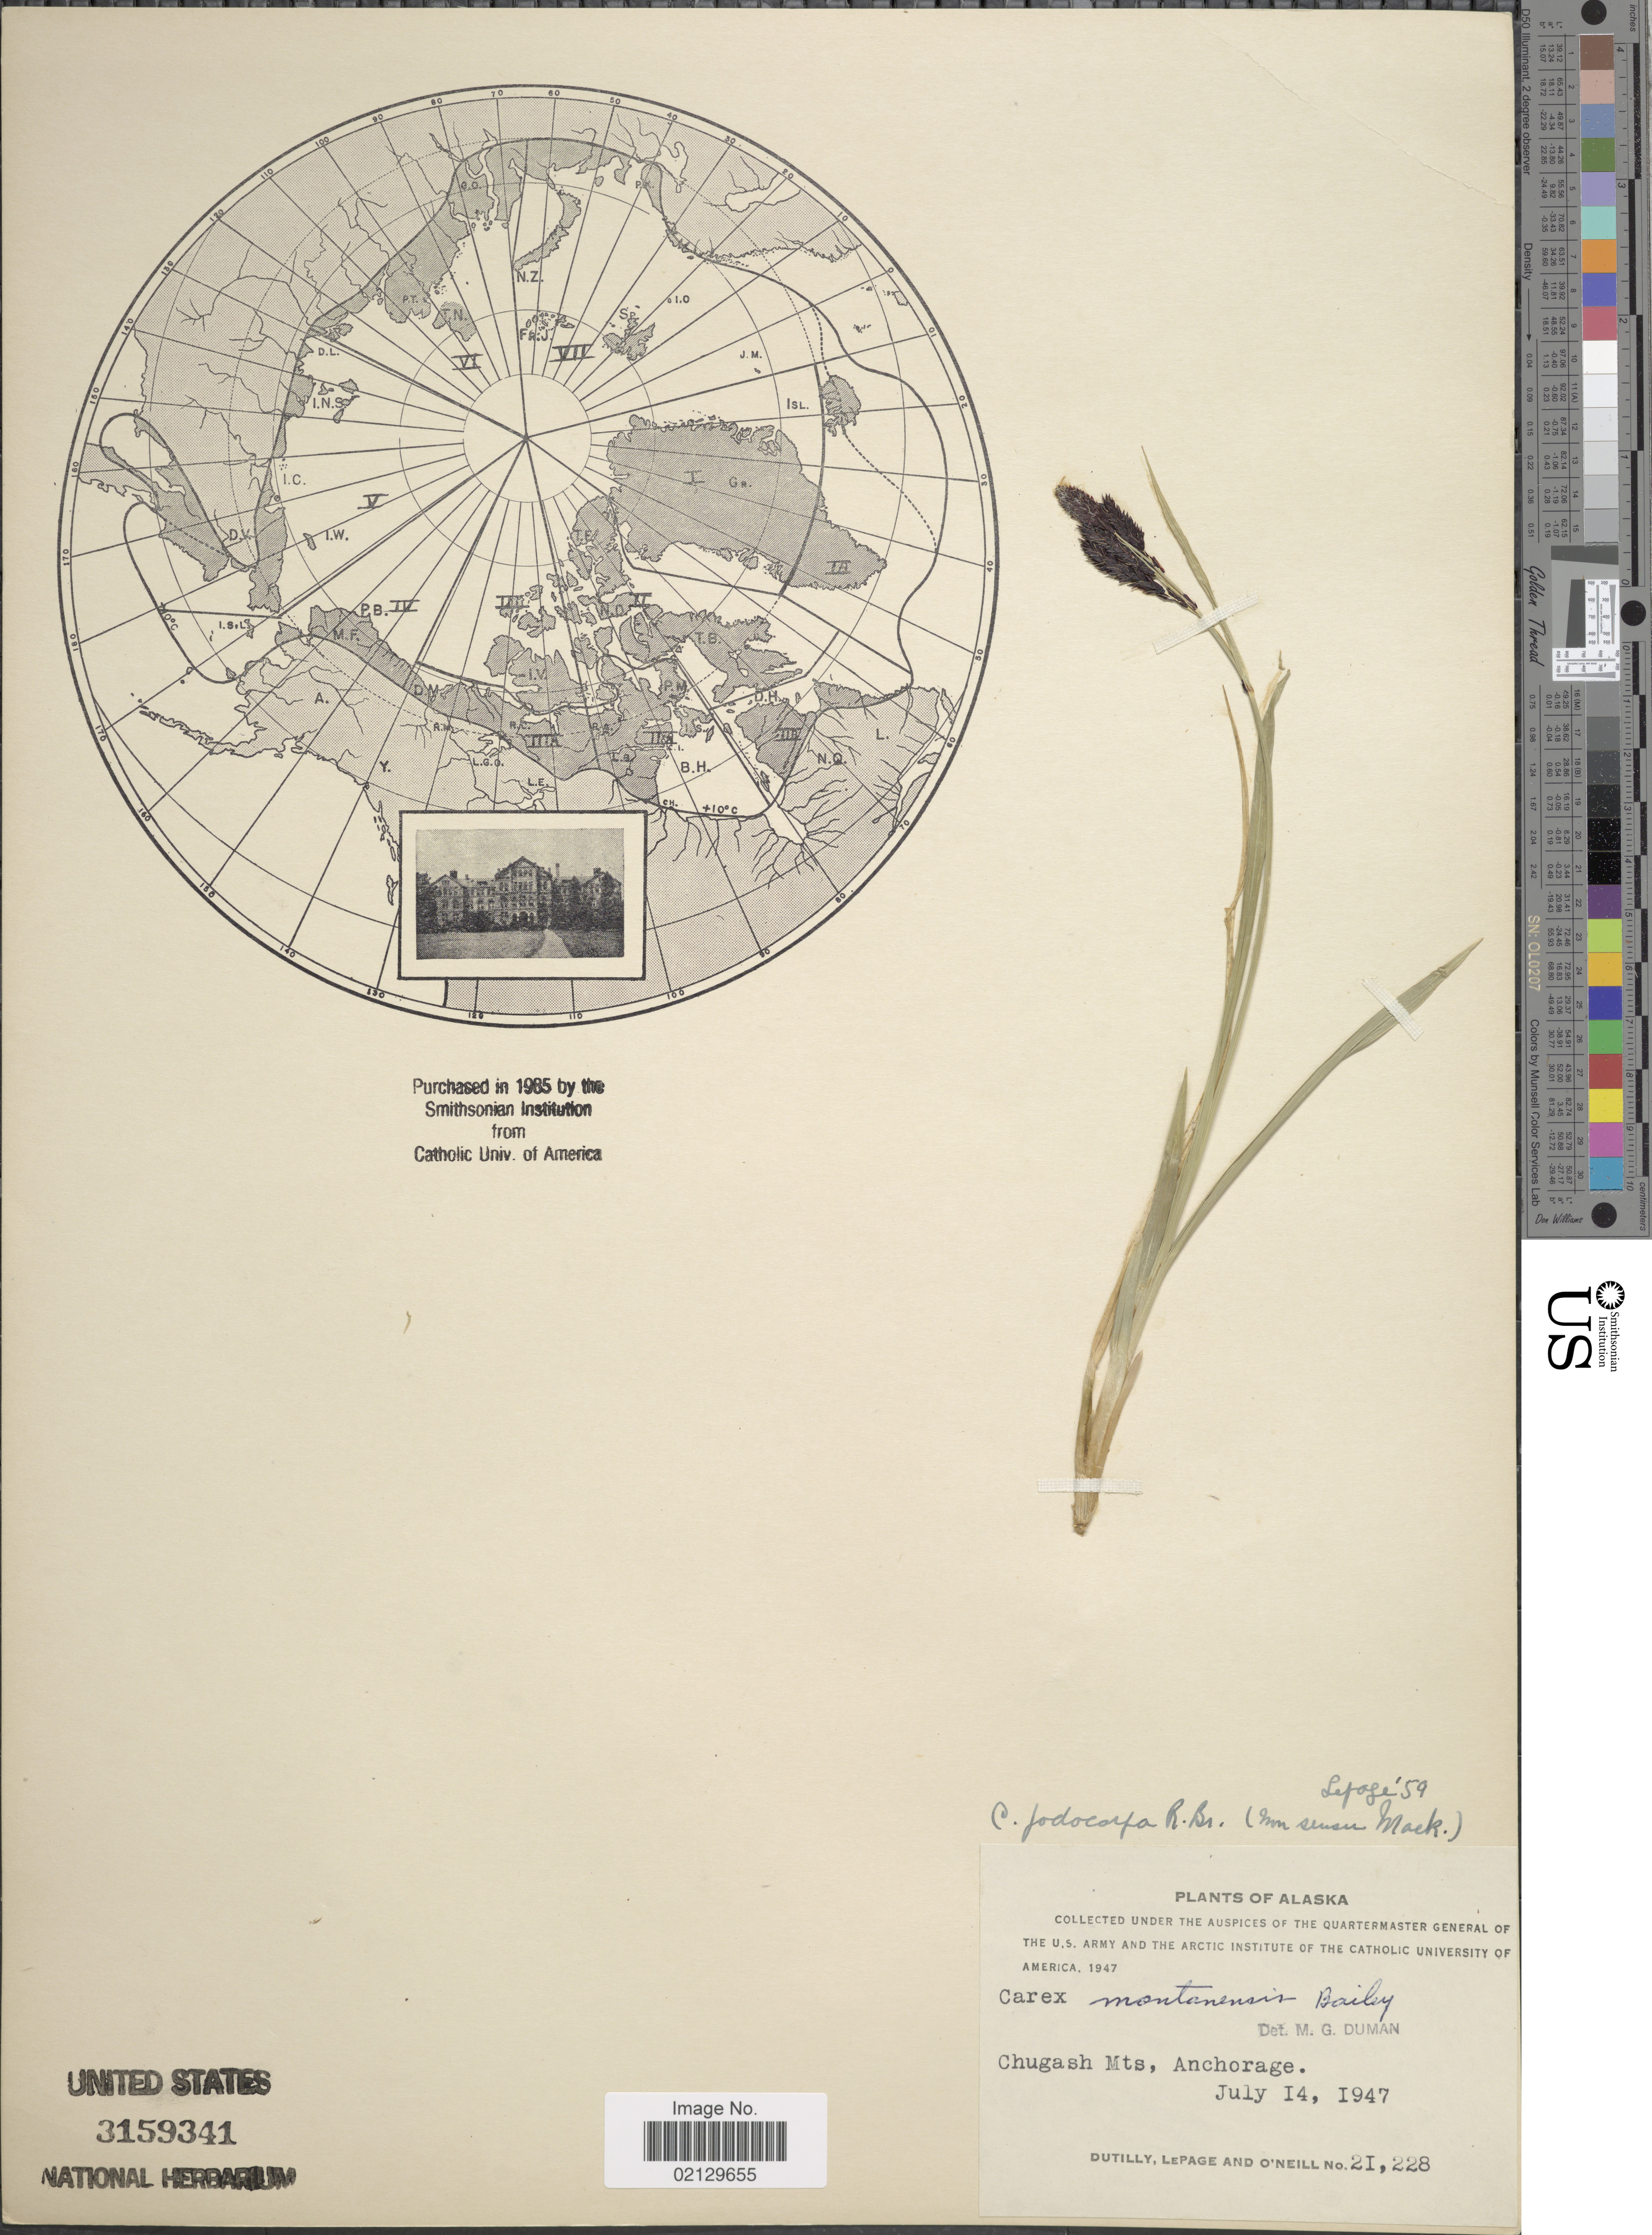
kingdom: Plantae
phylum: Tracheophyta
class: Liliopsida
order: Poales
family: Cyperaceae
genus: Carex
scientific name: Carex podocarpa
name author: R. Br.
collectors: -. Dutilly, -. LePage & O' Neill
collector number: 21228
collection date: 1947-07-14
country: United States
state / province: Alaska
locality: Alaska, Chugash Mts, Anchorage.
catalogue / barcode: US 3159341